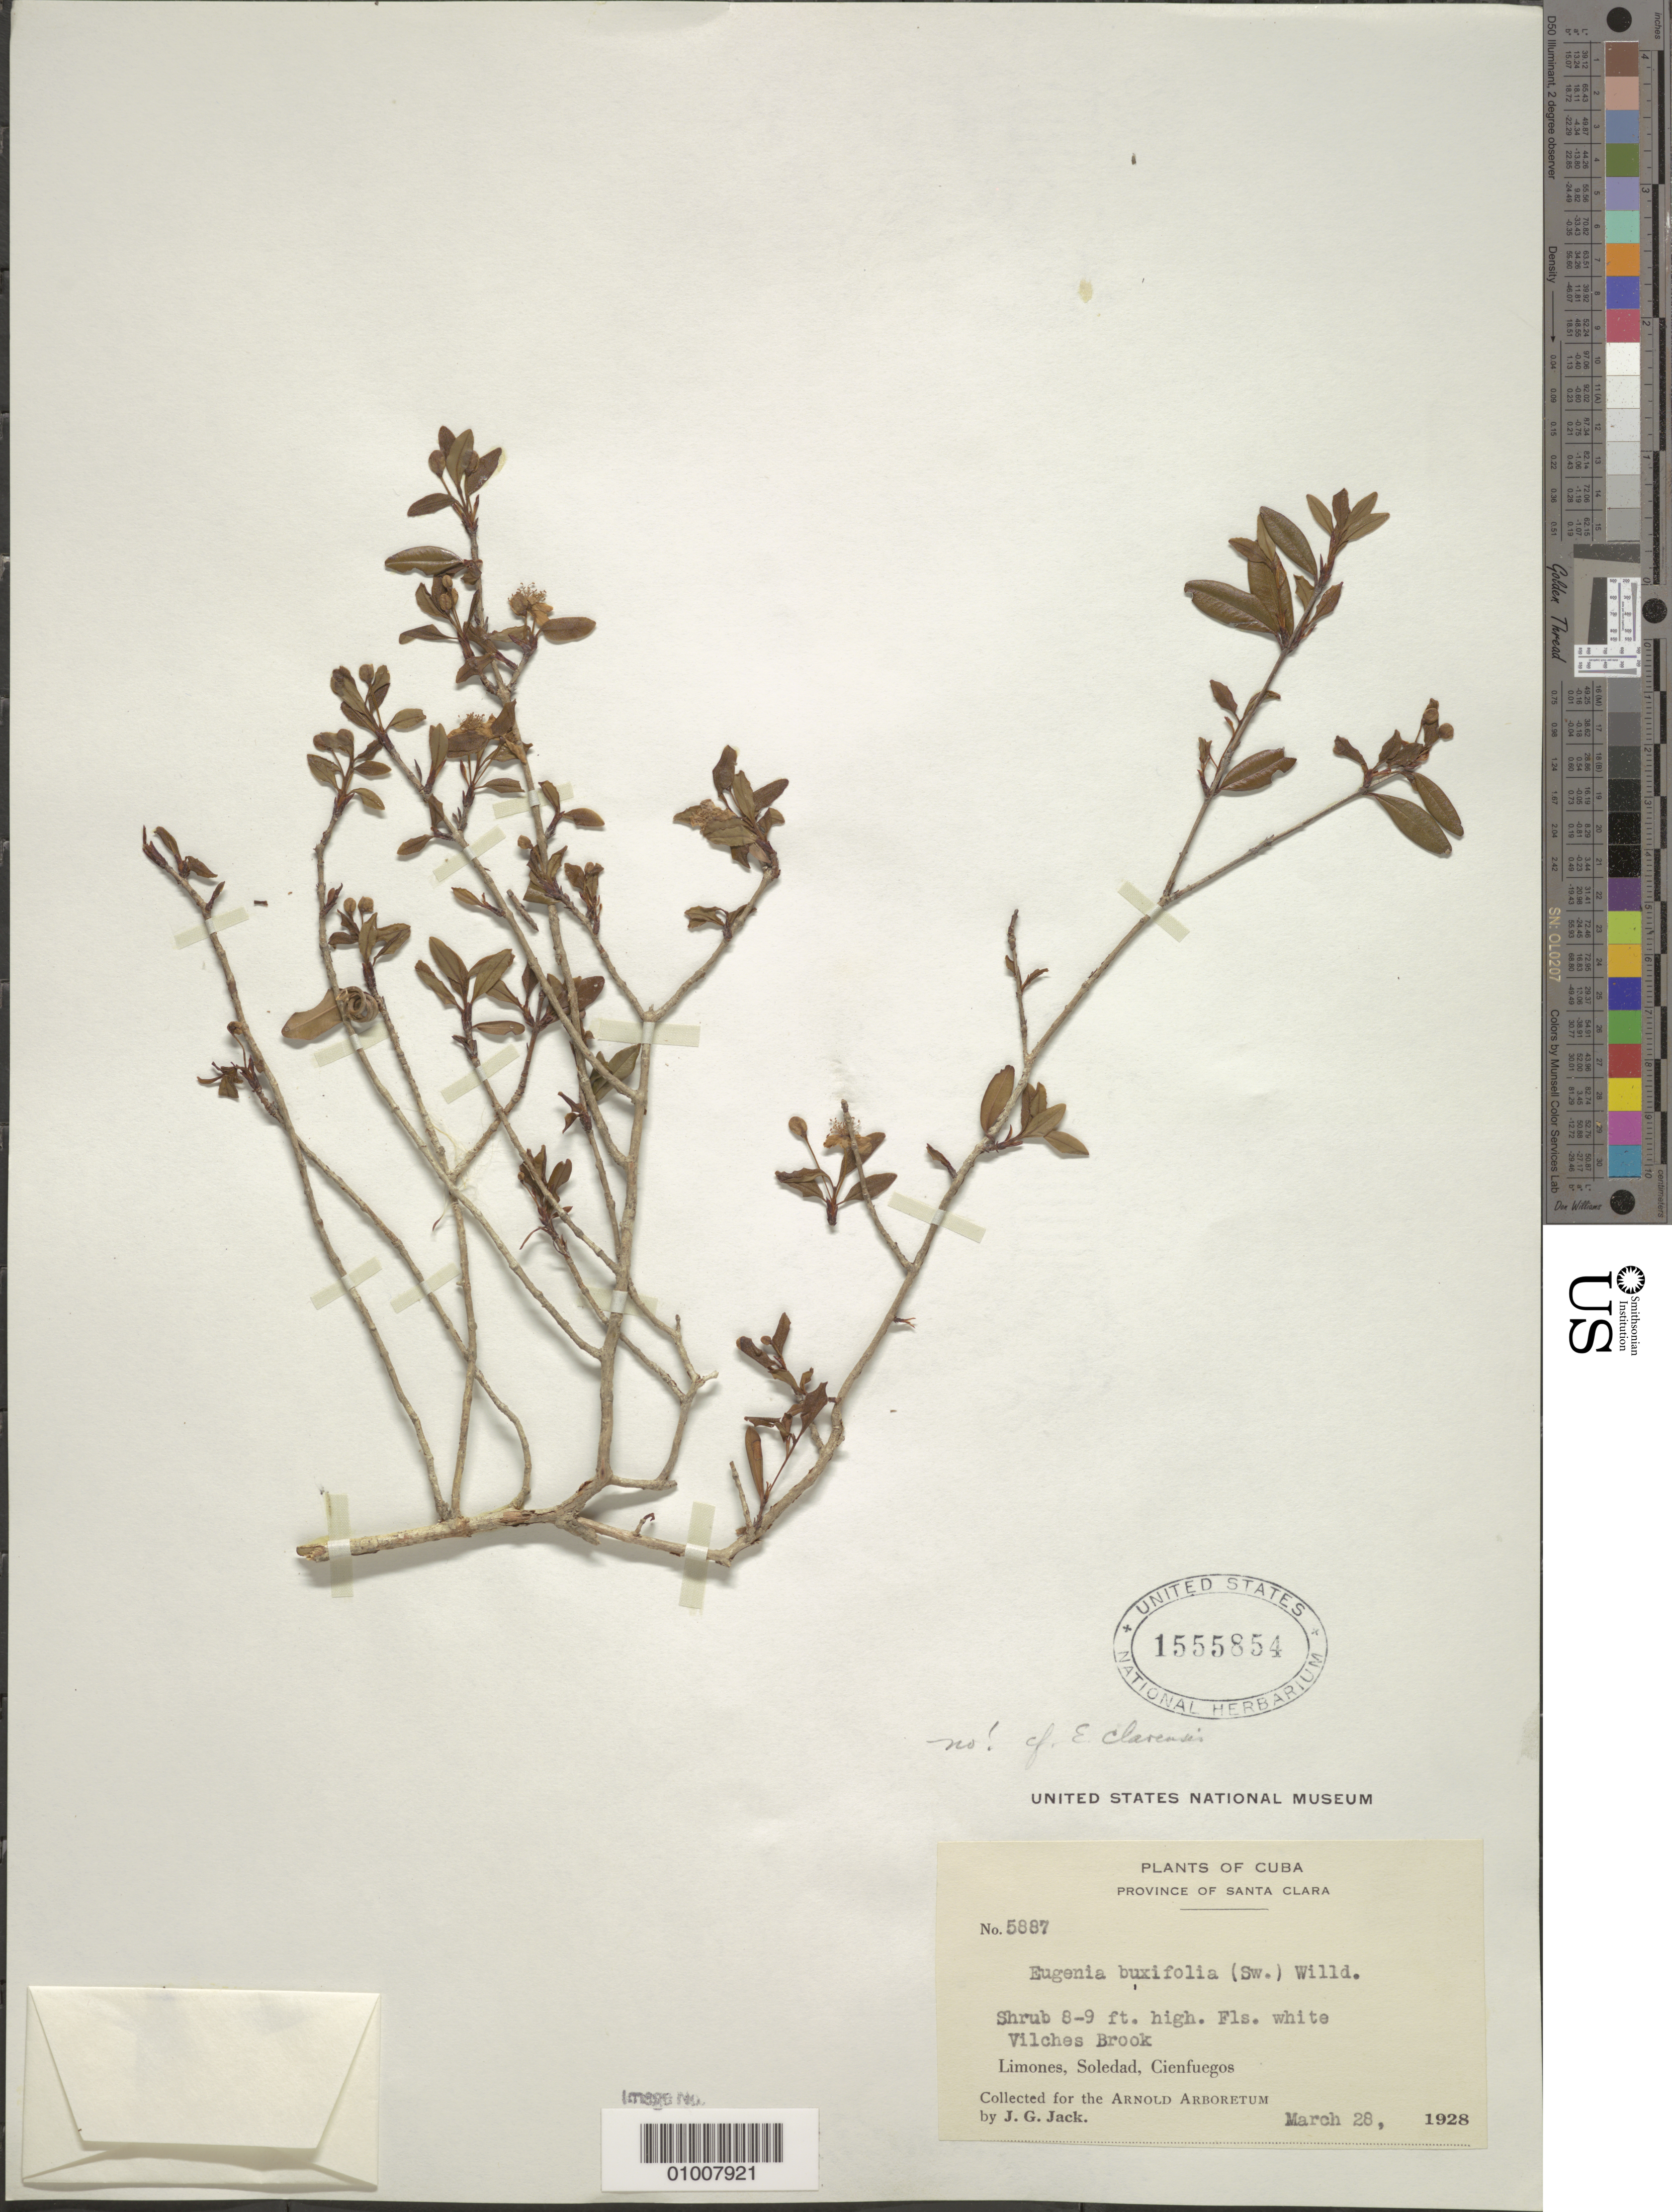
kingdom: Plantae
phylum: Tracheophyta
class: Magnoliopsida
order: Myrtales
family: Myrtaceae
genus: Eugenia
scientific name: Eugenia clarensis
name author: Britton & P. Wilson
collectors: J. G. Jack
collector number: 5887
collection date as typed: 28 Mar 1928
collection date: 1928-03-28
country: Cuba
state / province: Cienfuegos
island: Cuba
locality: Vilches Brook, Limones, Soledad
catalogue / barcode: US 1555854